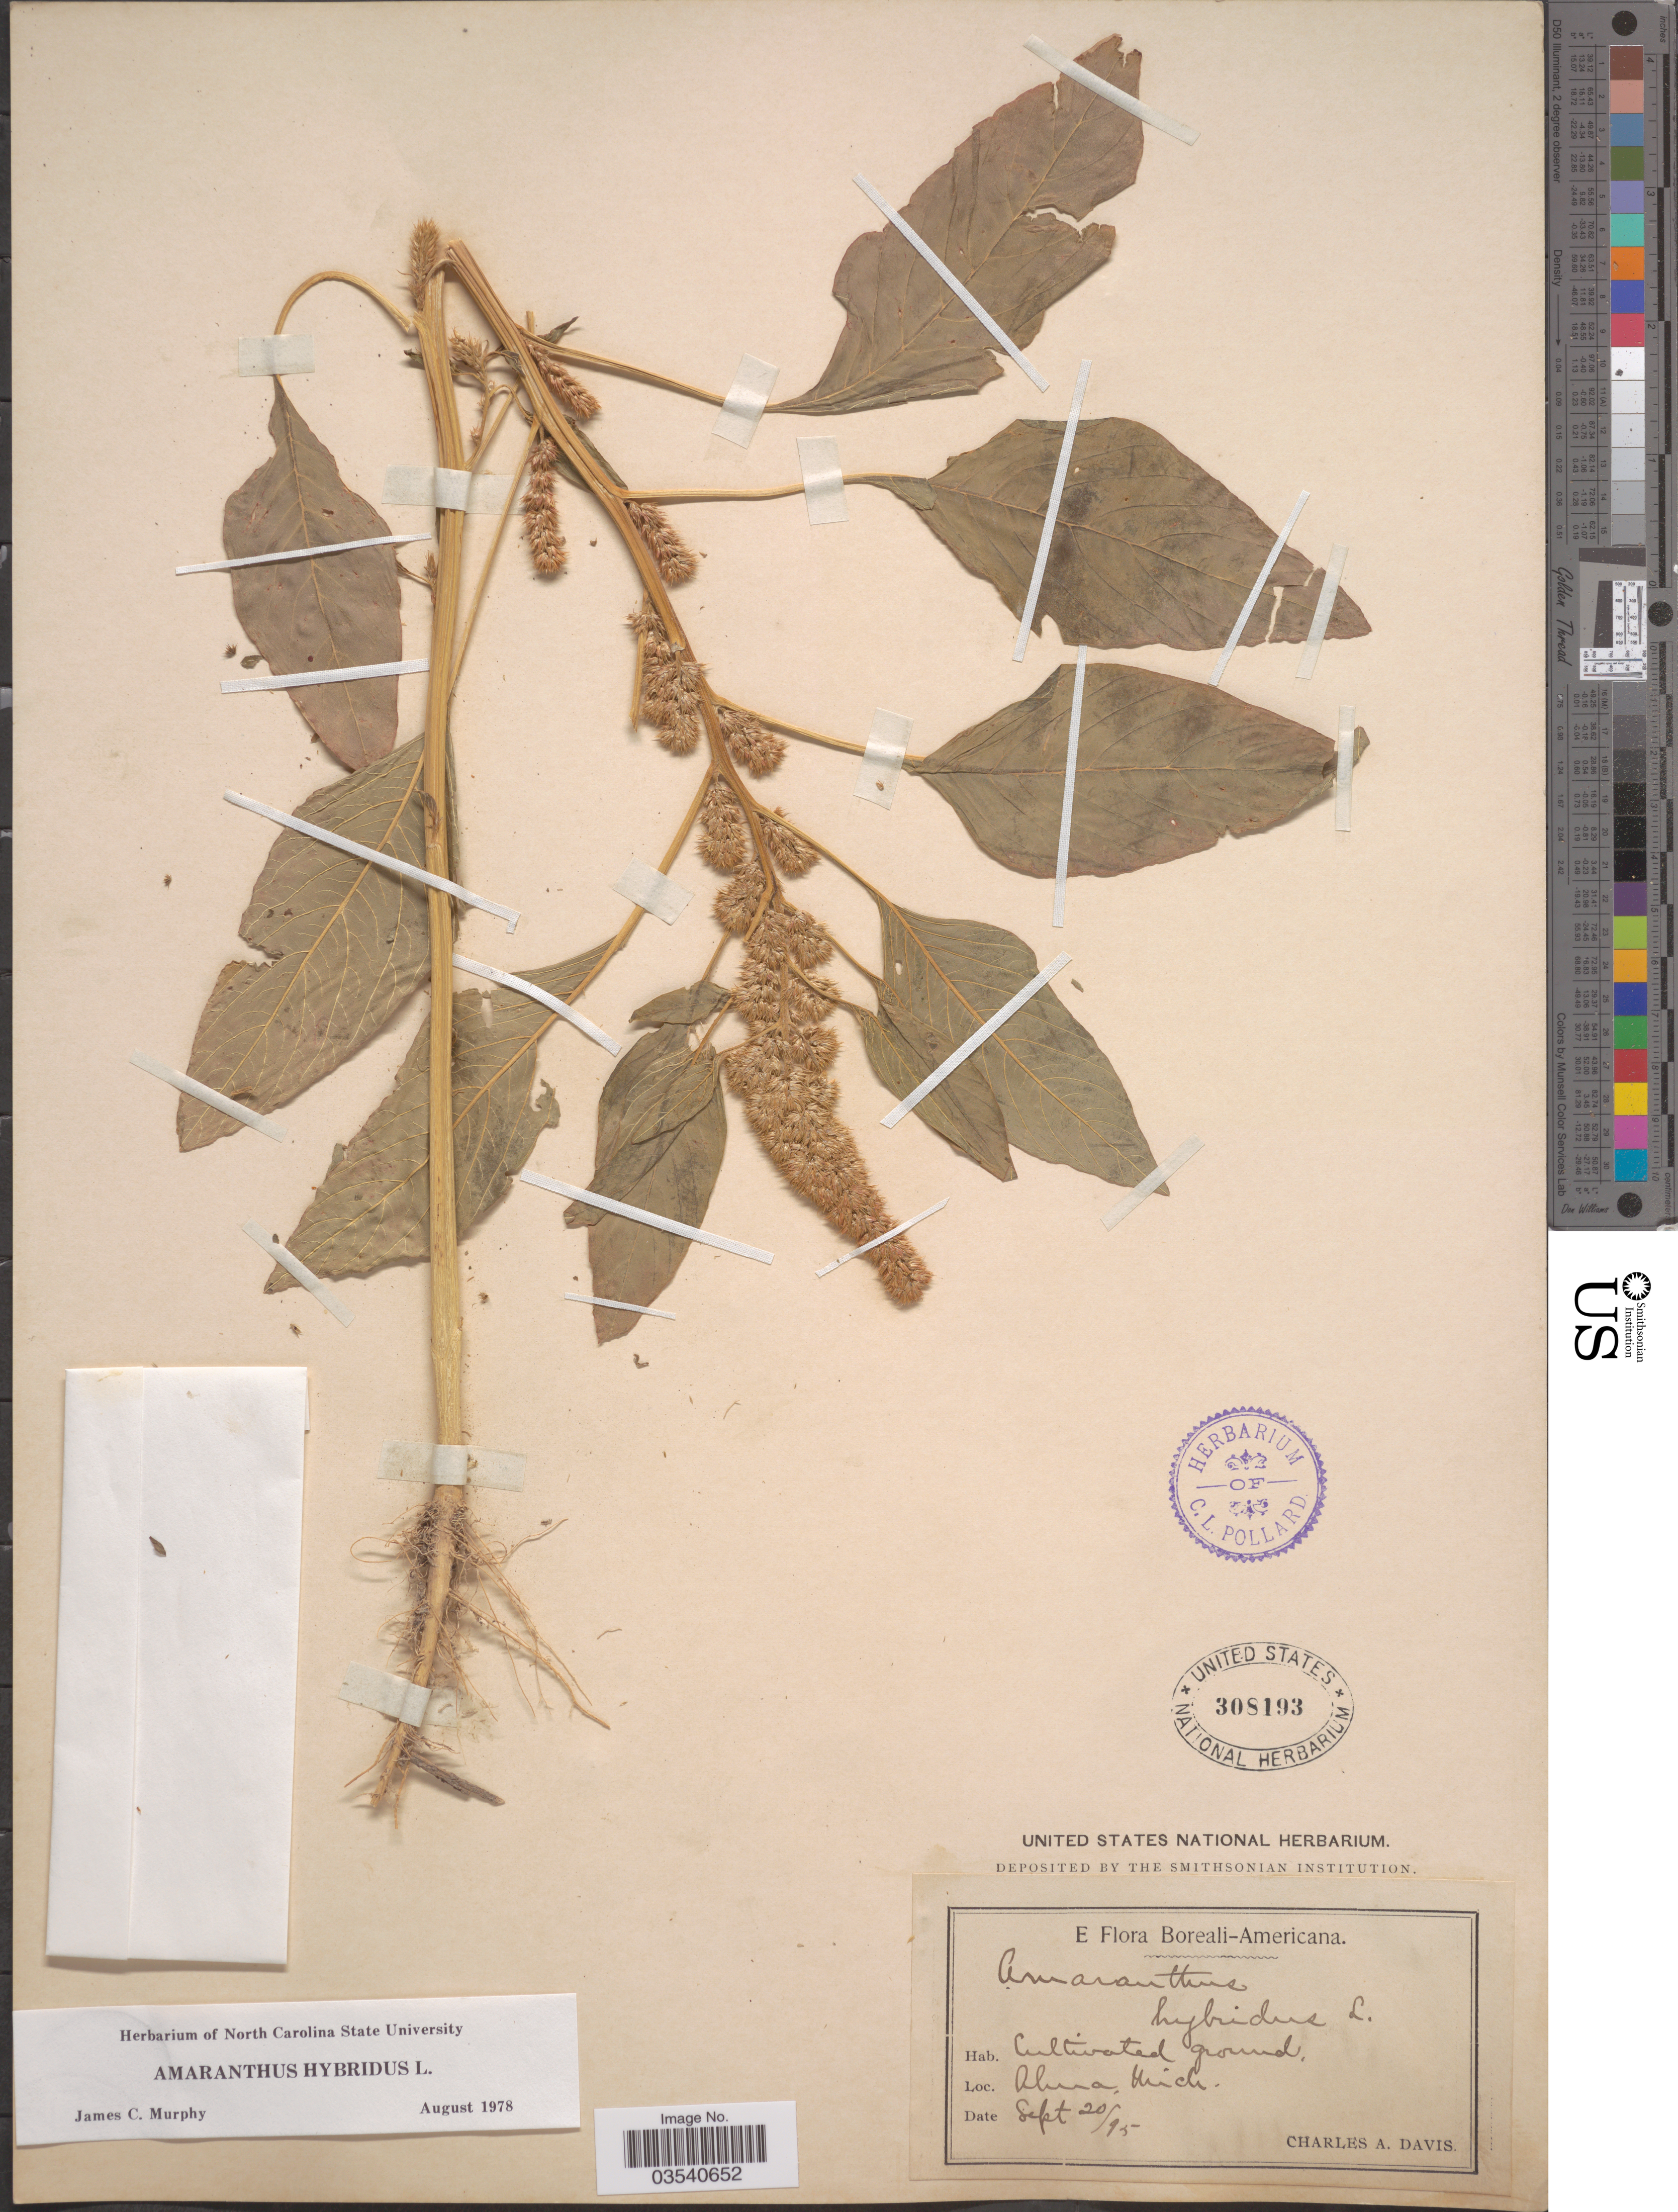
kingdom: Plantae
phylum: Tracheophyta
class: Magnoliopsida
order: Caryophyllales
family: Amaranthaceae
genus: Amaranthus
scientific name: Amaranthus hybridus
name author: L.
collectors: C. Davis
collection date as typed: Transcribed d/m/y: 20/9/95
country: United States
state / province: Michigan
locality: Alma. Boreali-Americana.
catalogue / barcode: US 308193